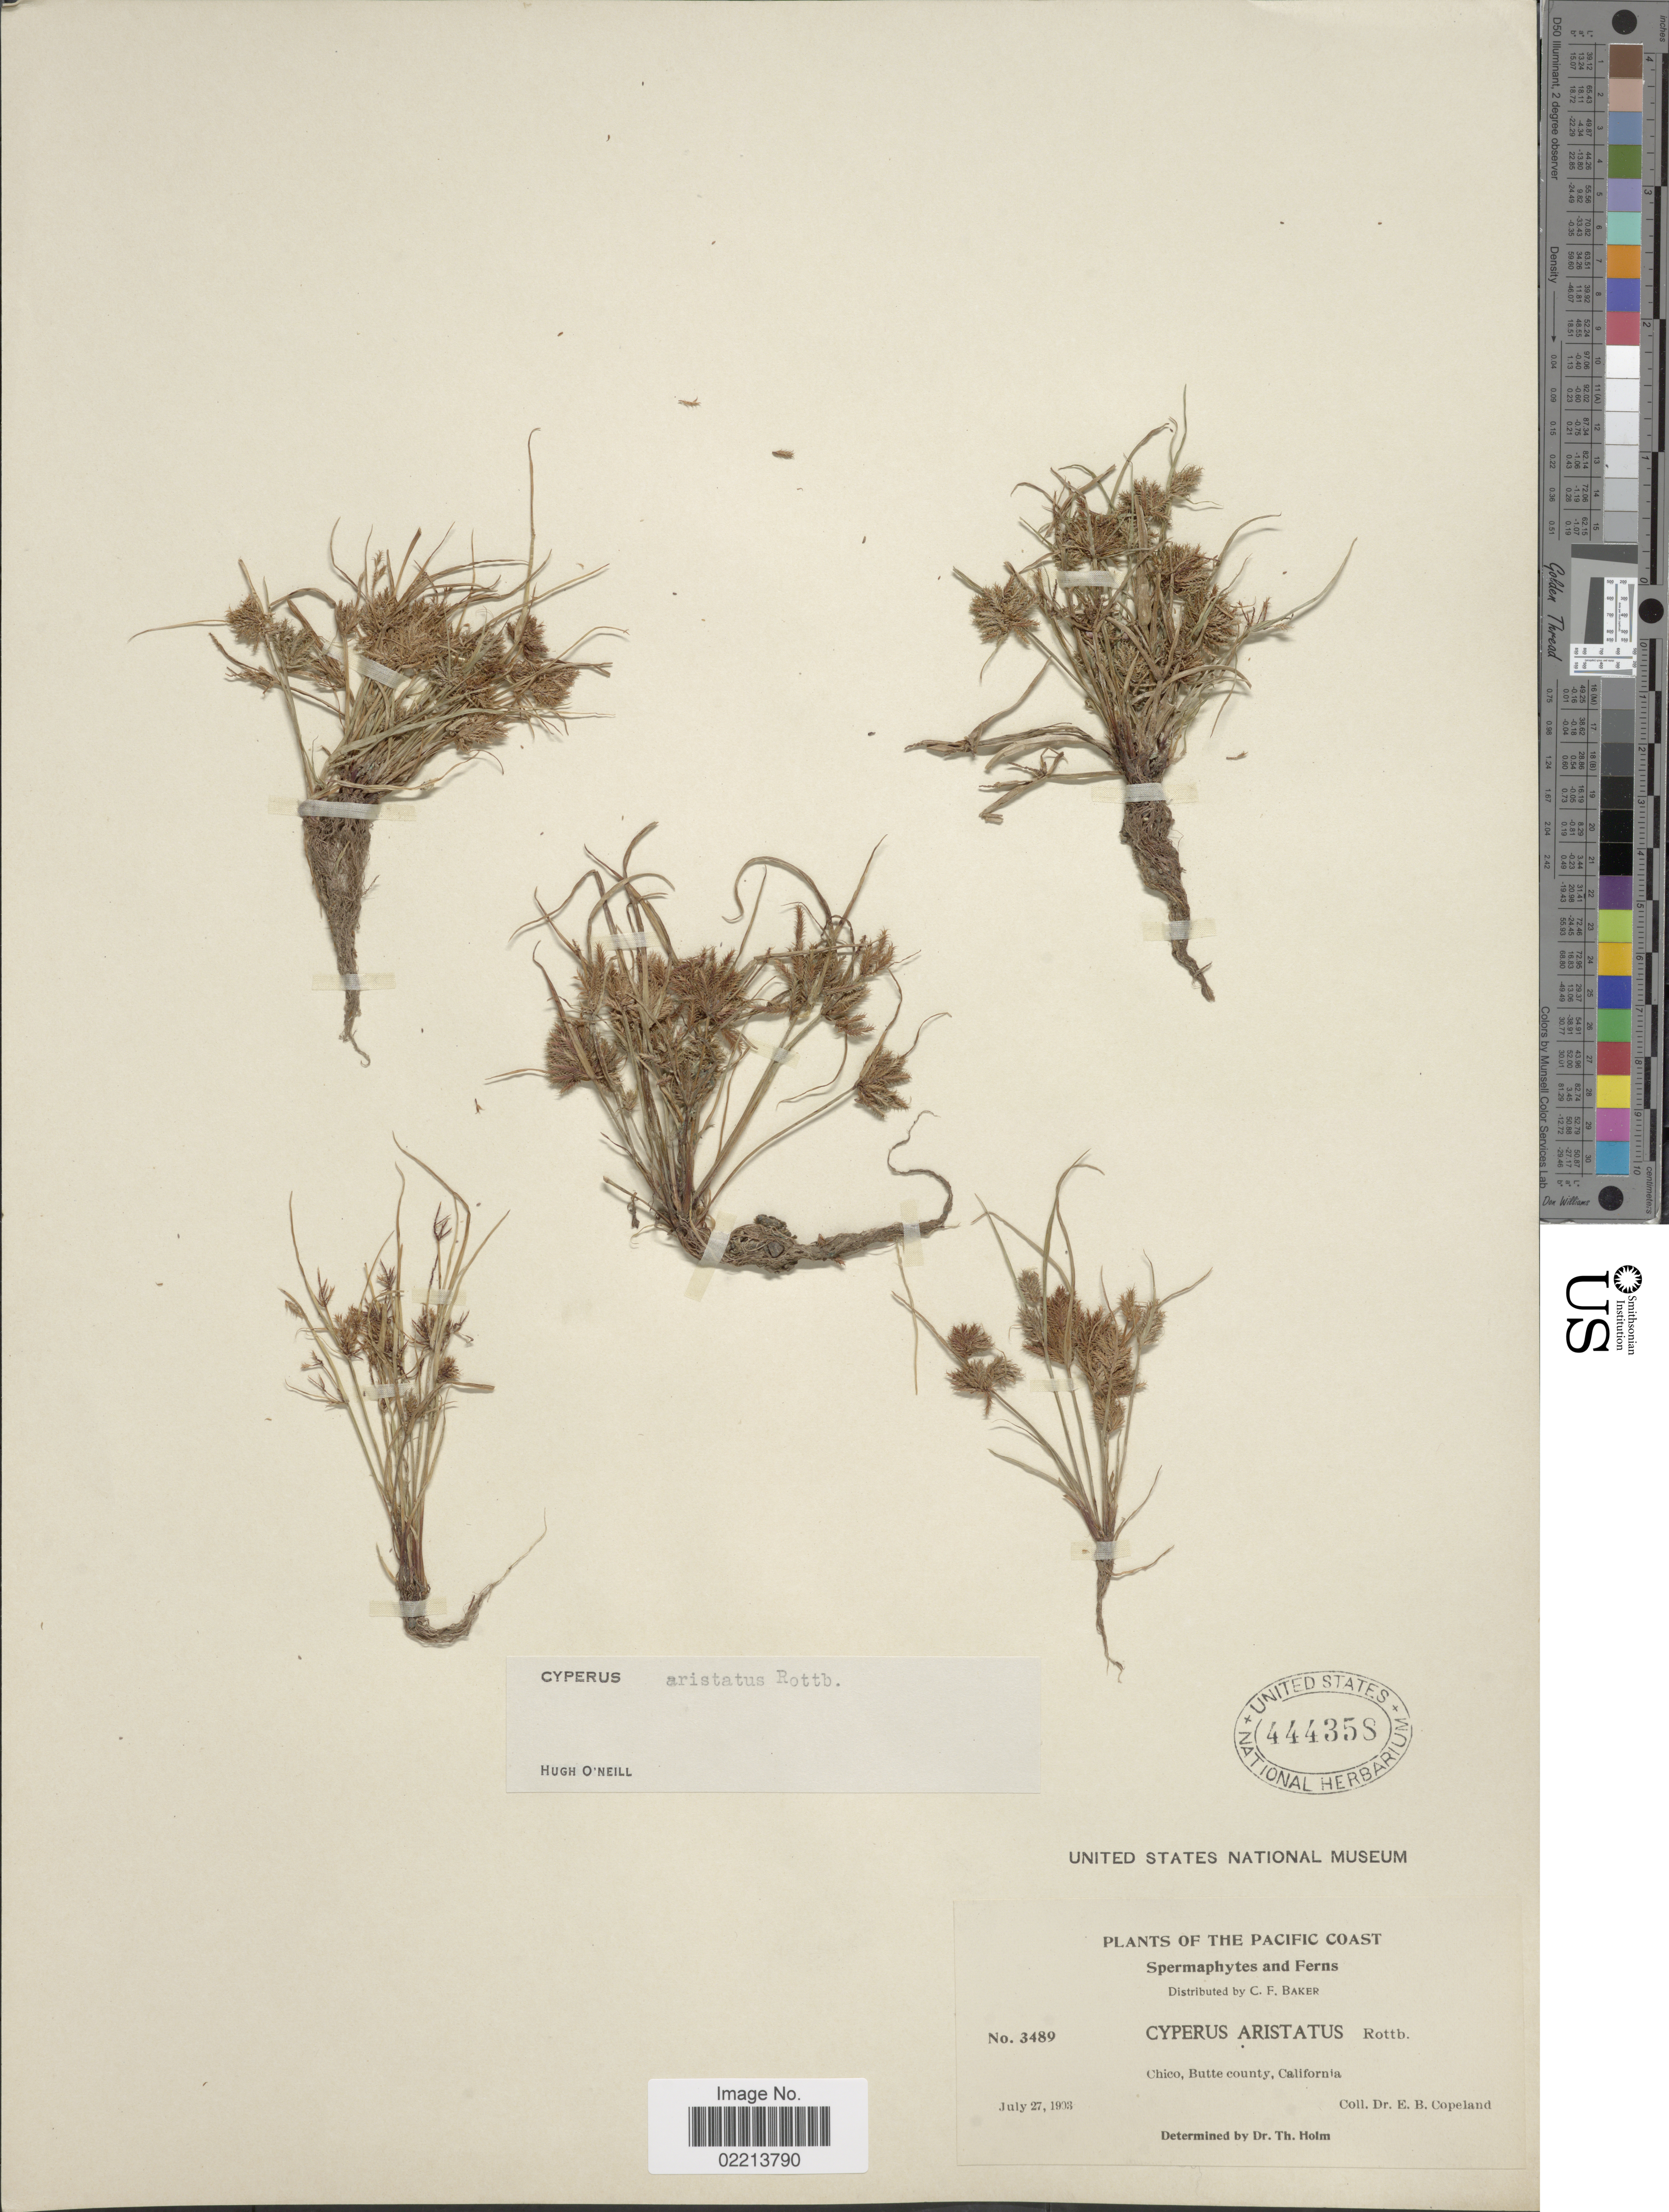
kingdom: Plantae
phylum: Tracheophyta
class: Liliopsida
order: Poales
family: Cyperaceae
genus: Cyperus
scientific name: Cyperus squarrosus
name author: L.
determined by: Strong, Mark T., (BOT), Smithsonian Institution - National Museum of Natural History (UNITED STATES)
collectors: E. B. Copeland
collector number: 3489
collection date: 1903-07-27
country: United States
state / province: California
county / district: Butte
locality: Pacific Coast, Chico, Butte county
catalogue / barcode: US 444358